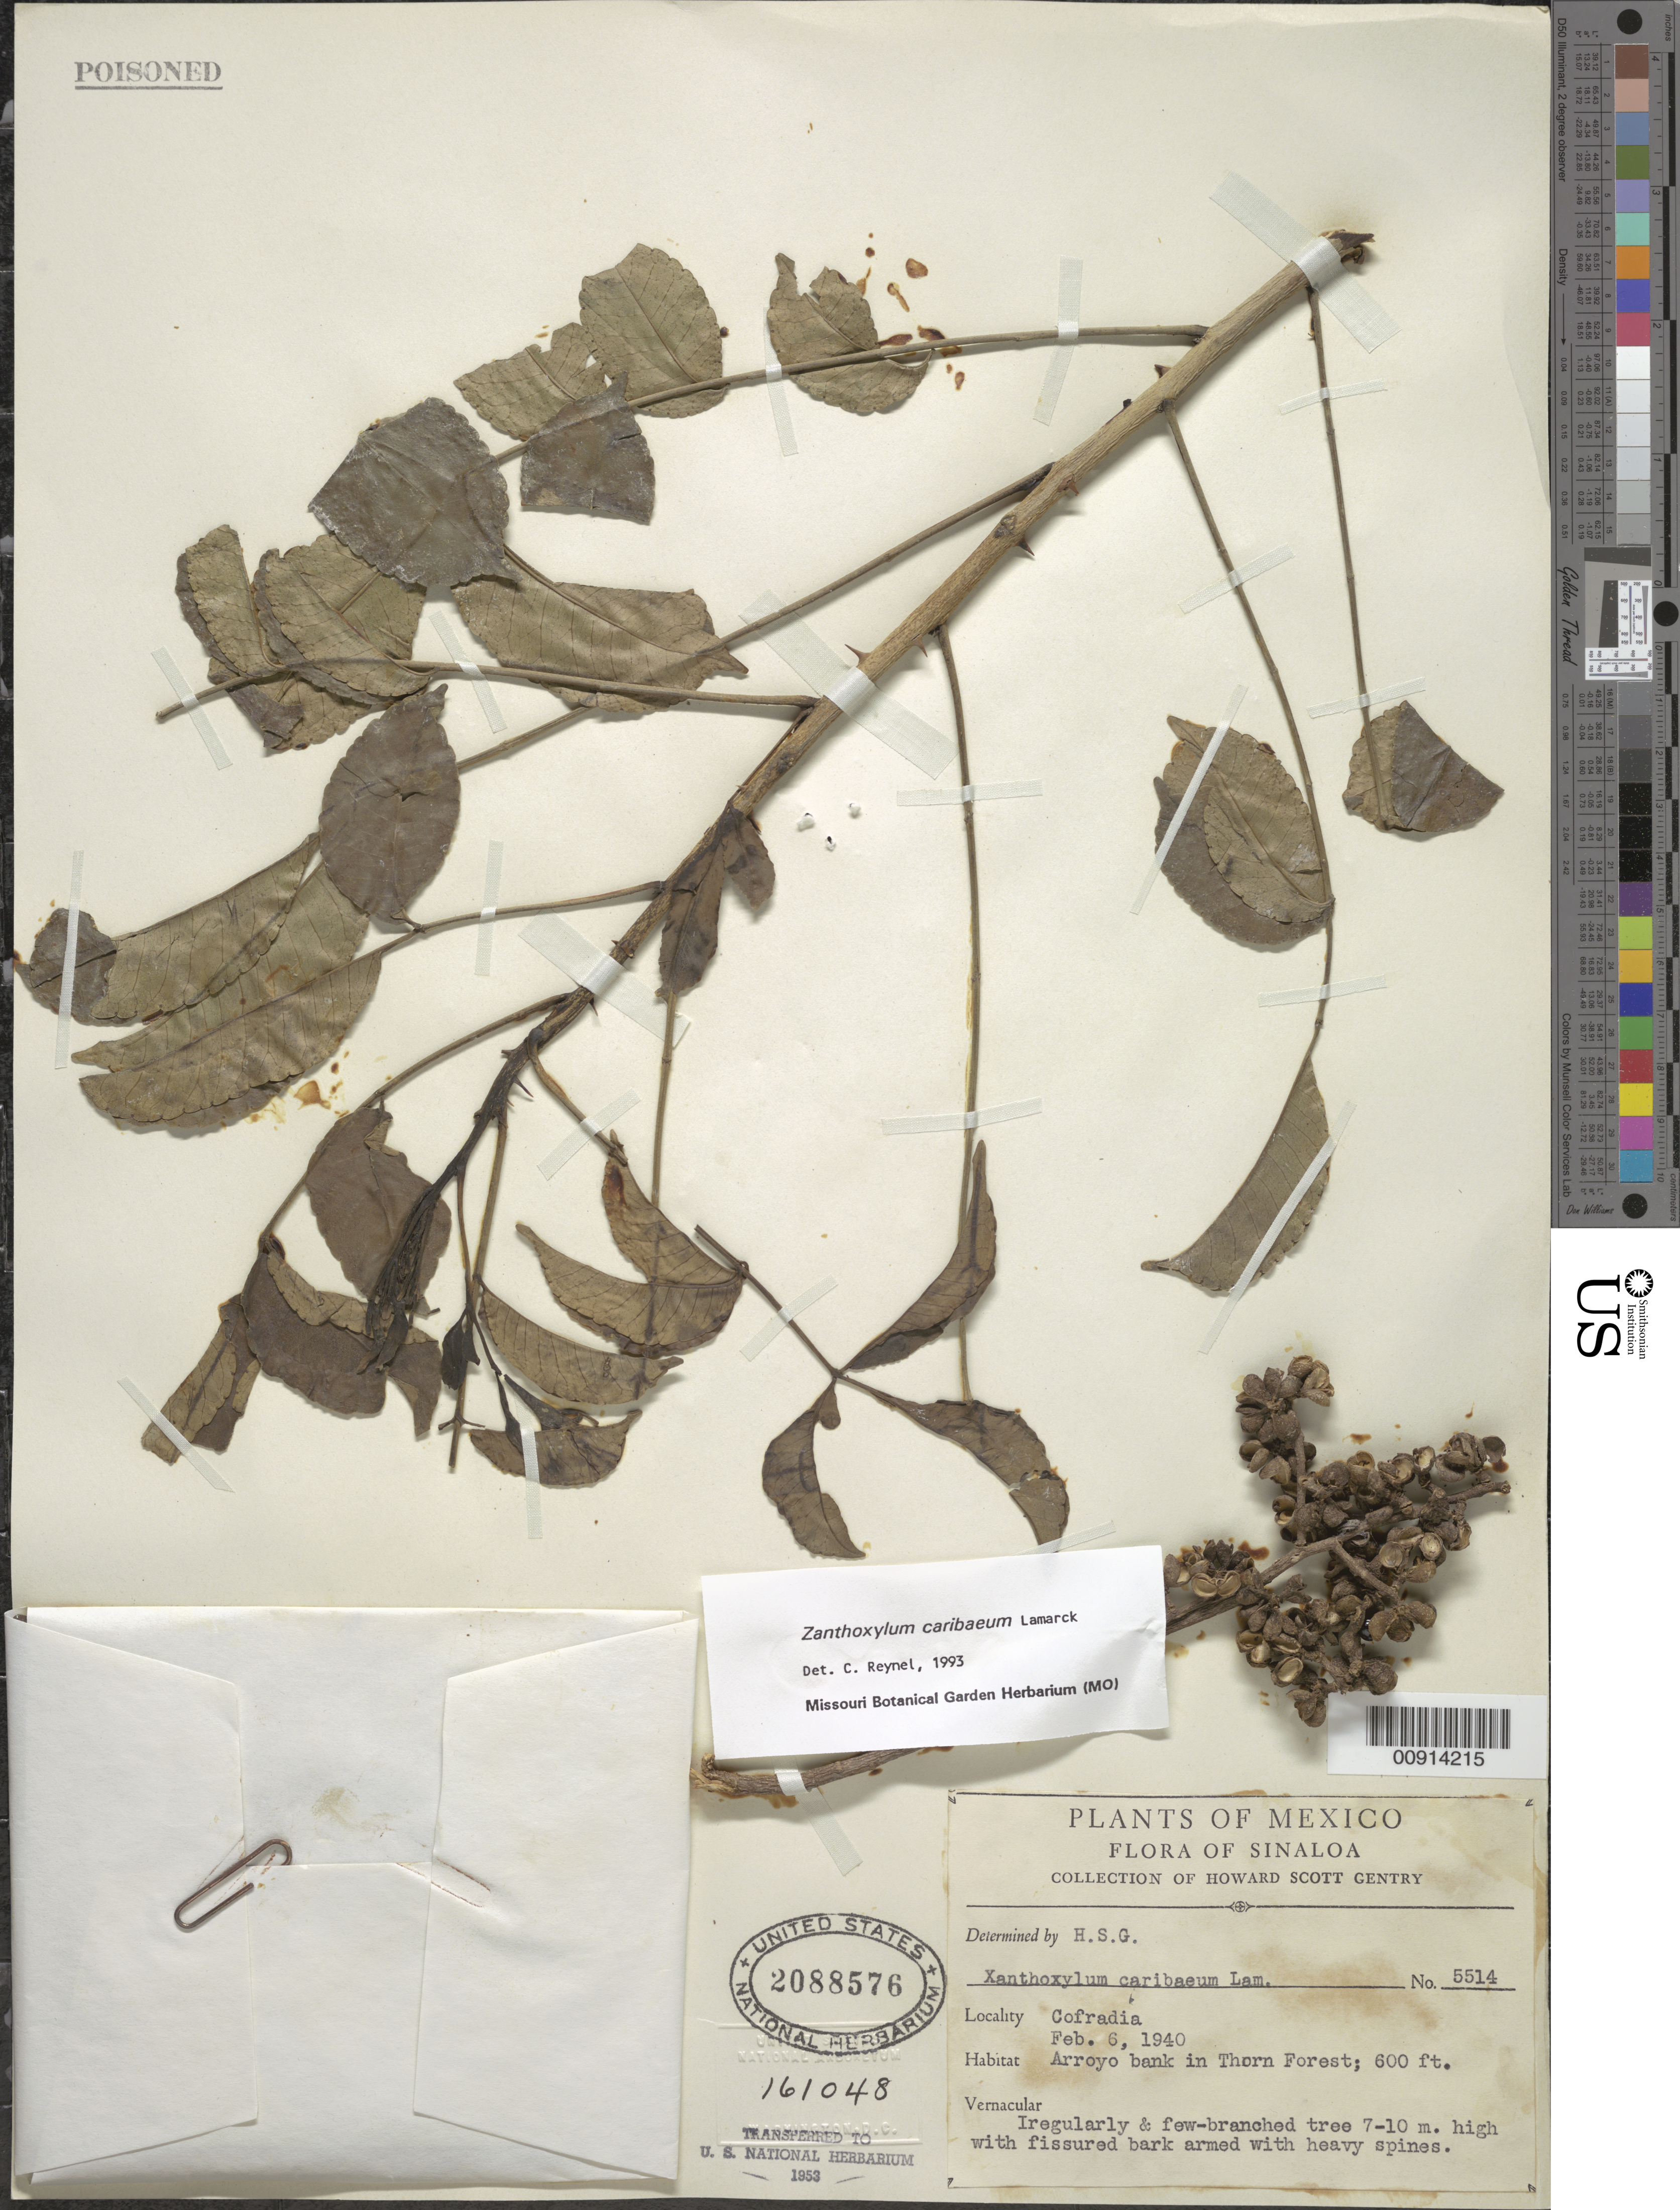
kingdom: Plantae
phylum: Tracheophyta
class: Magnoliopsida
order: Sapindales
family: Rutaceae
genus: Zanthoxylum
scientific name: Zanthoxylum caribaeum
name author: Lam.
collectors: H. S. Gentry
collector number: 5514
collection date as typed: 06 Feb 1940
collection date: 1940-02-06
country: Mexico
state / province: Sinaloa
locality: Cofradia, Sinaloa.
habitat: Arroyo bank in Thorn Forest.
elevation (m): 183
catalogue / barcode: US 2088576